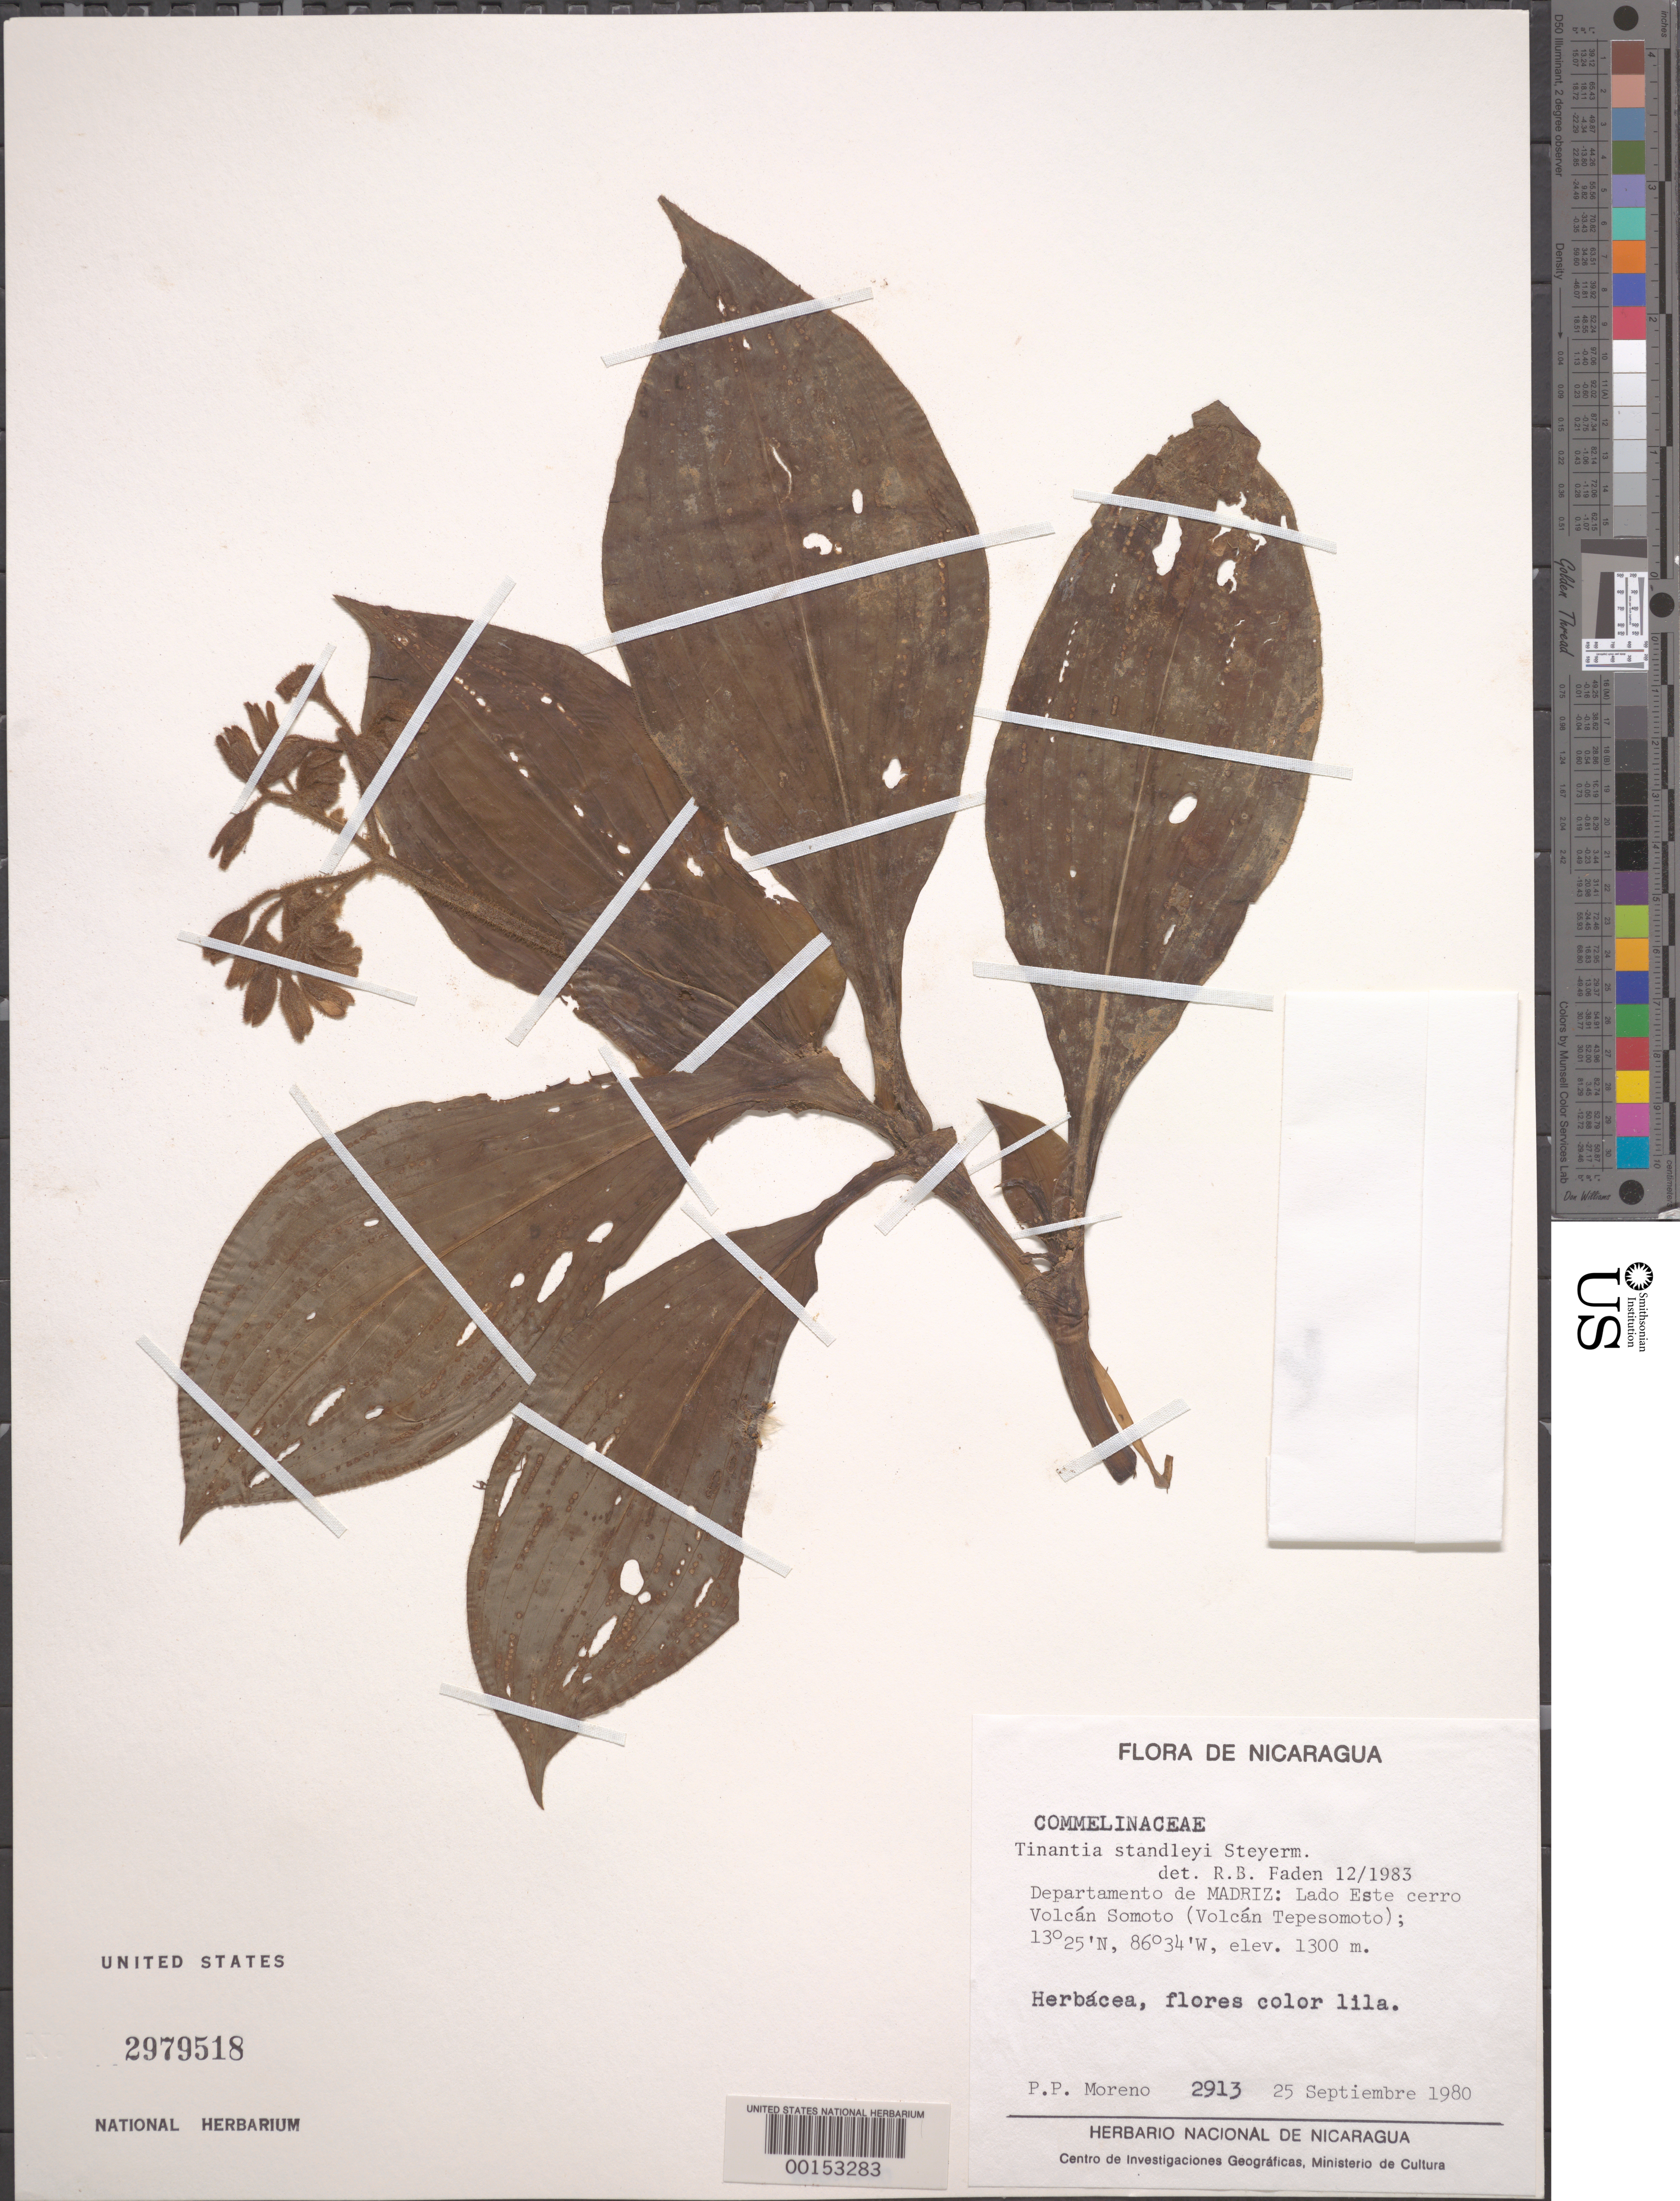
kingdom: Plantae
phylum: Tracheophyta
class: Liliopsida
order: Commelinales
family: Commelinaceae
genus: Tinantia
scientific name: Tinantia standleyi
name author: Steyerm.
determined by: Faden, Robert B., (US), Smithsonian Institution - National Museum of Natural History (UNITED STATES)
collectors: P. Moreno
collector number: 2913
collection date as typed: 25 Sep 1980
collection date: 1980-09-25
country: Nicaragua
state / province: Madriz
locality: E of volcan somoto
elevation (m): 1300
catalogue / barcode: US 2979518